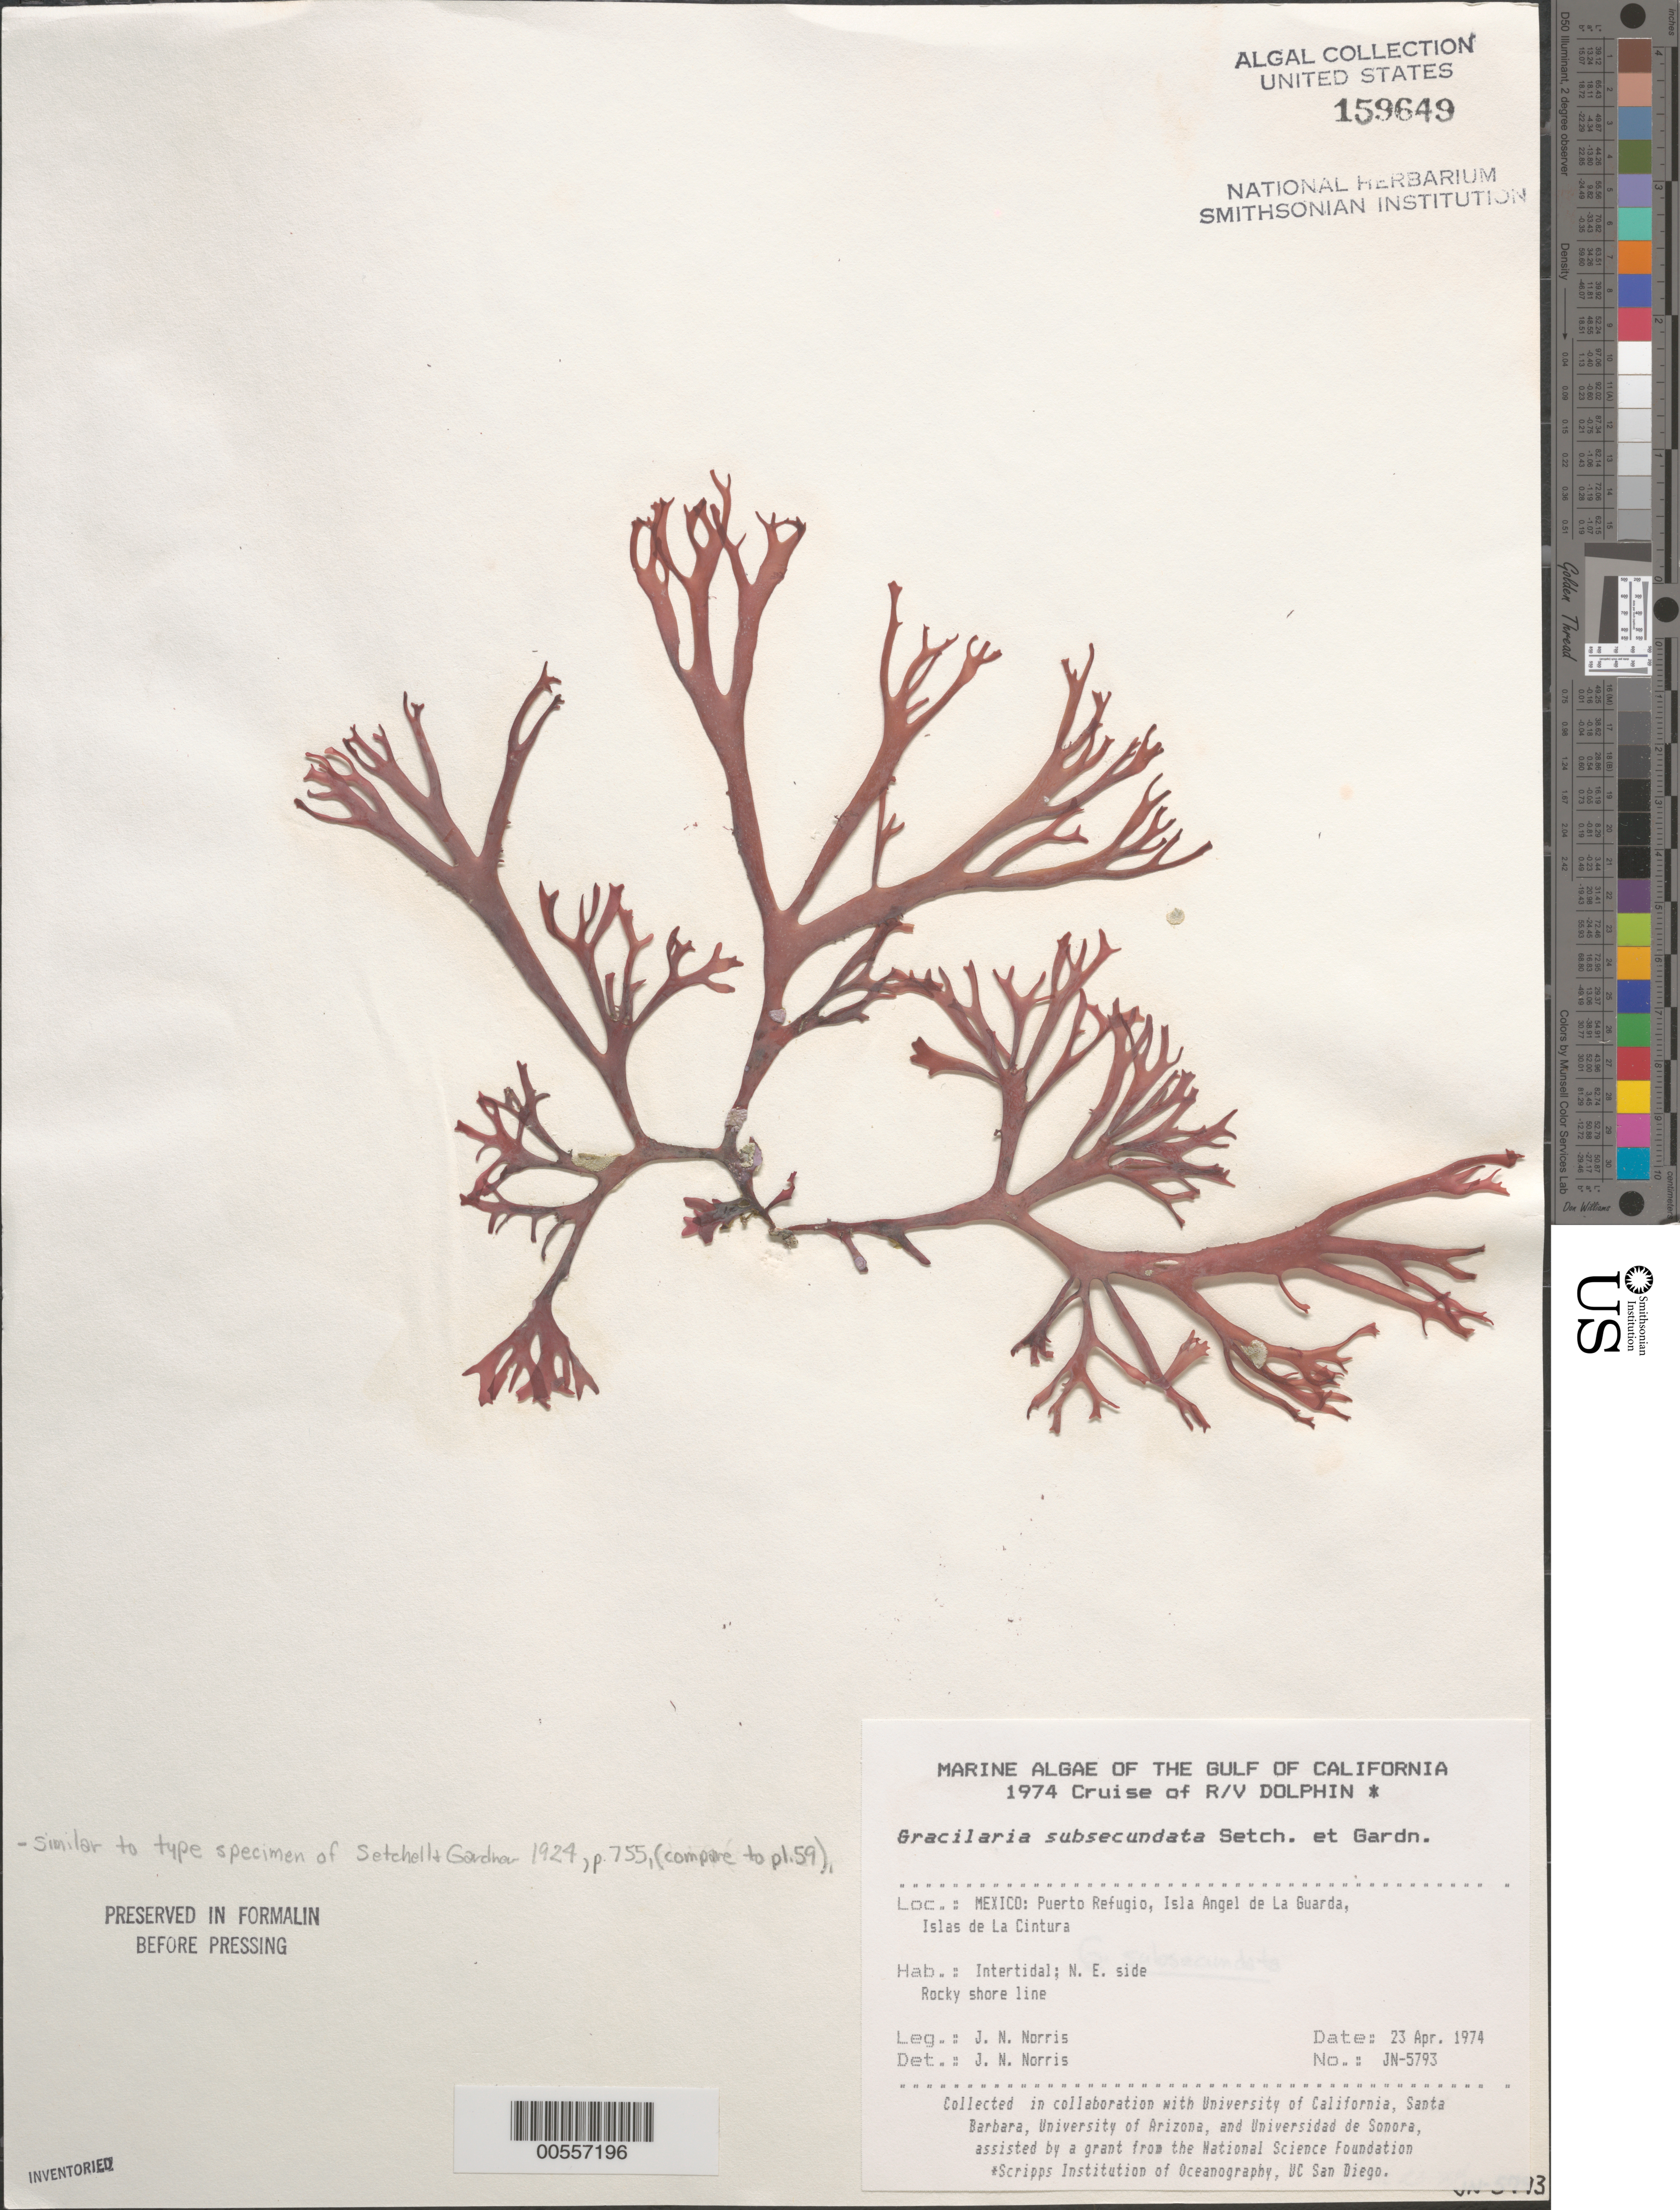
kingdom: Plantae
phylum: Rhodophyta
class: Florideophyceae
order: Gracilariales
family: Gracilariaceae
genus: Gracilaria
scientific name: Gracilaria subsecundata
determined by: Norris, James N.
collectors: J. N. Norris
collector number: JN-5793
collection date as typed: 23 Apr 1974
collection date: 1974-04-23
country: Mexico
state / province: Baja California Norte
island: Isla Angel de la Guarda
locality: Puerto Refugio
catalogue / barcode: US 159649